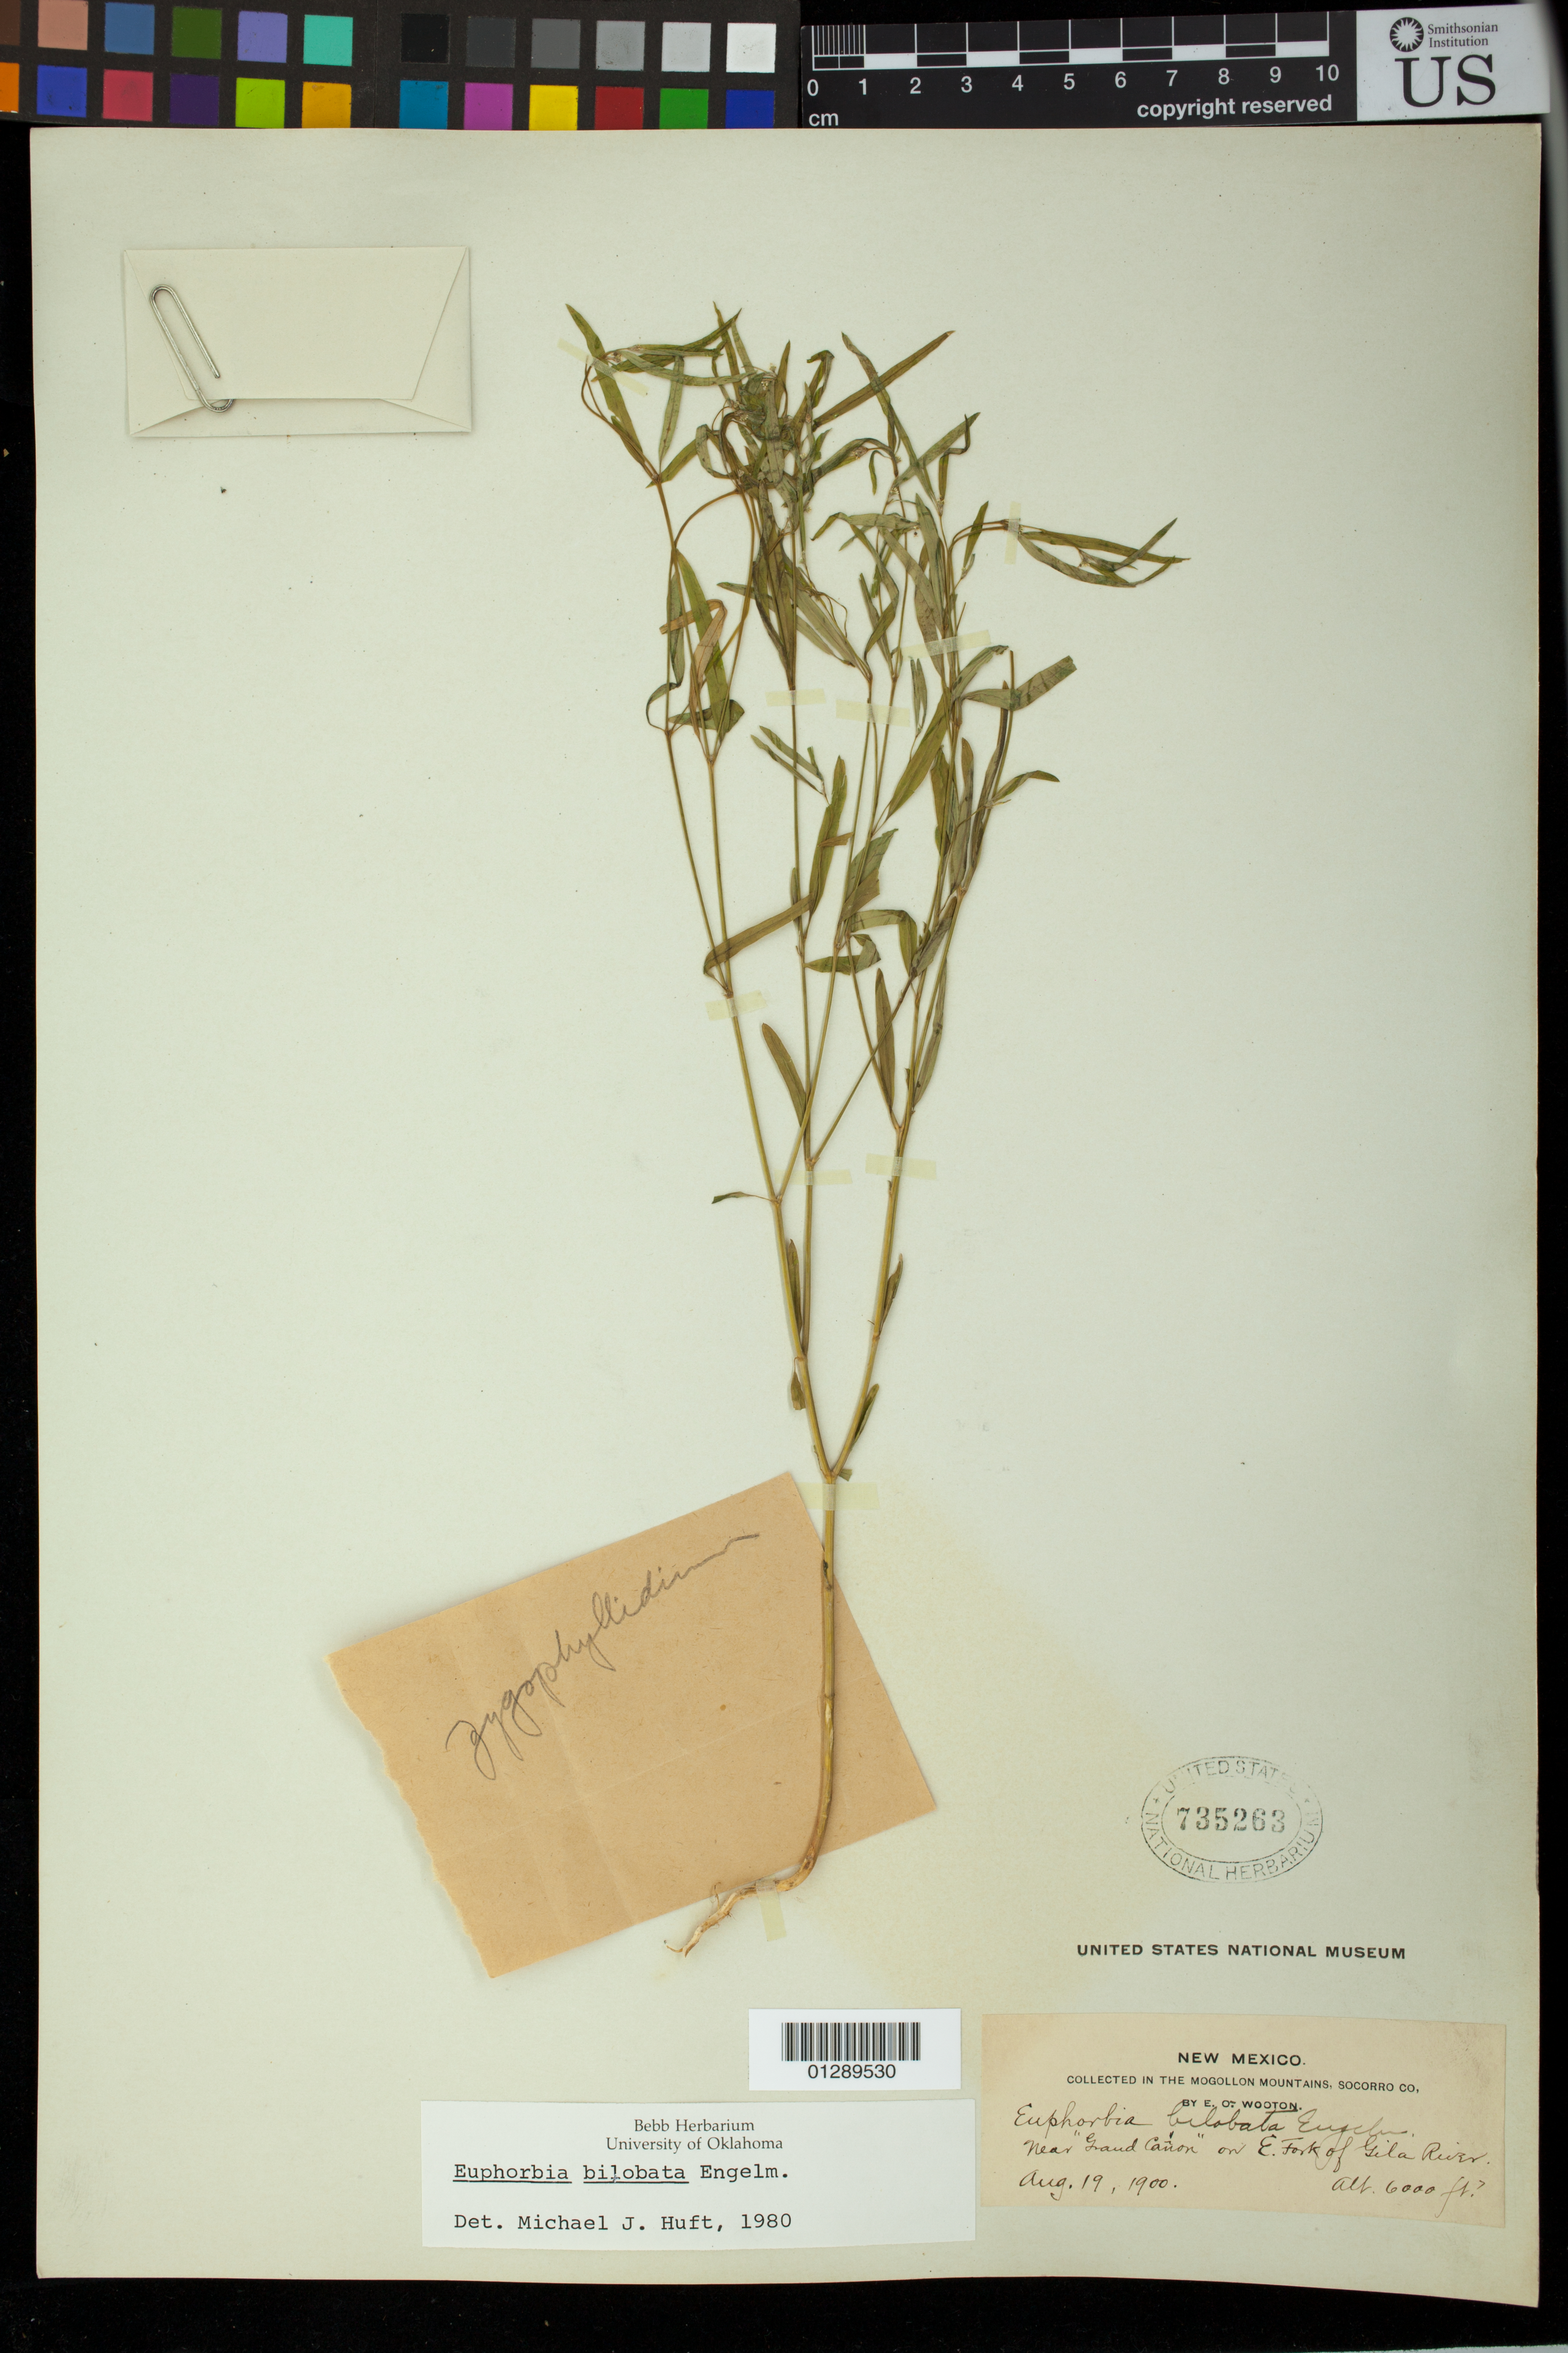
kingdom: Plantae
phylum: Tracheophyta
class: Magnoliopsida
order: Malpighiales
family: Euphorbiaceae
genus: Euphorbia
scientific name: Euphorbia bilobata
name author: Engelm. in Emory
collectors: E. O. Wooton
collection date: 1900-08-19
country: United States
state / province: New Mexico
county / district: Socorro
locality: Near "Grand Canon" on E. Fork of Gila River. In the Mogollon mountains.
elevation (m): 1829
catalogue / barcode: US 735263